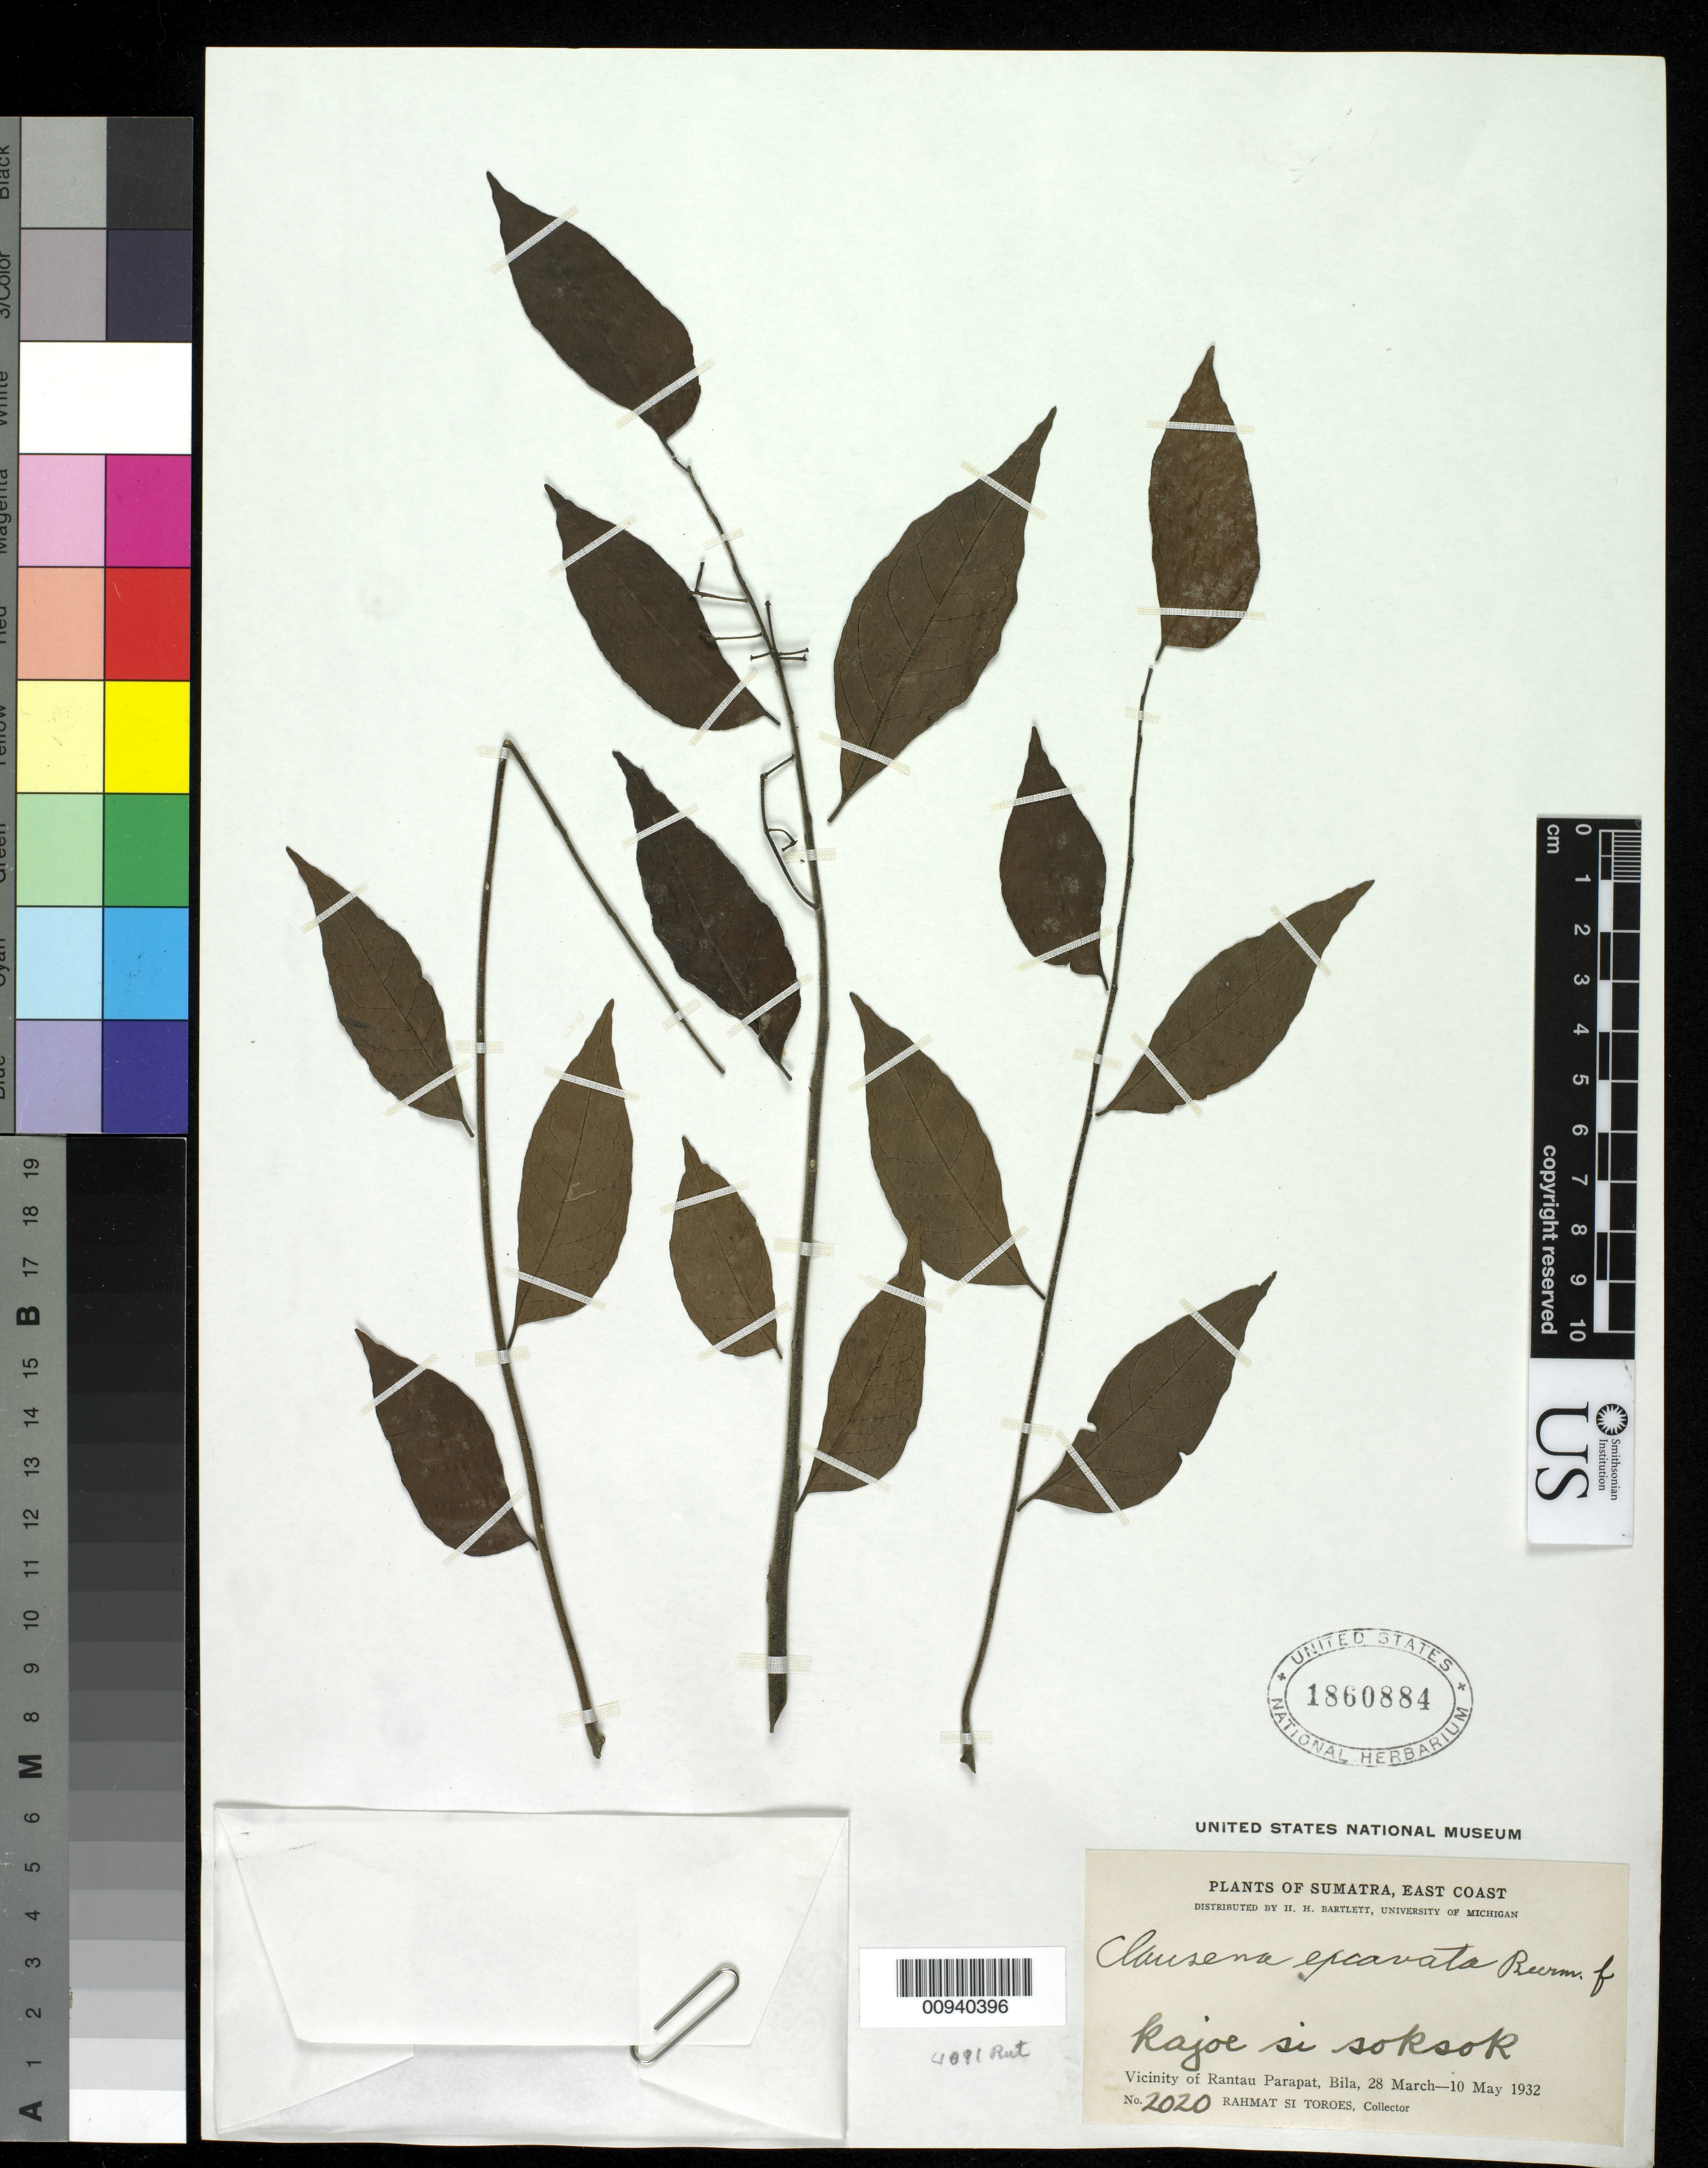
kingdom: Plantae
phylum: Tracheophyta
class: Magnoliopsida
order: Sapindales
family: Rutaceae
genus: Clausena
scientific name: Clausena excavata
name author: Burm. f.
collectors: Rahmat Si Boeea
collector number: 2020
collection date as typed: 28 Mar 1932 to 10 May 1932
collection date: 1932-03-28/1932-05-10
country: Indonesia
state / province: Sumatra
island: Sumatra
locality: vicinity of Rantau Parapat, Bila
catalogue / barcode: US 1860884